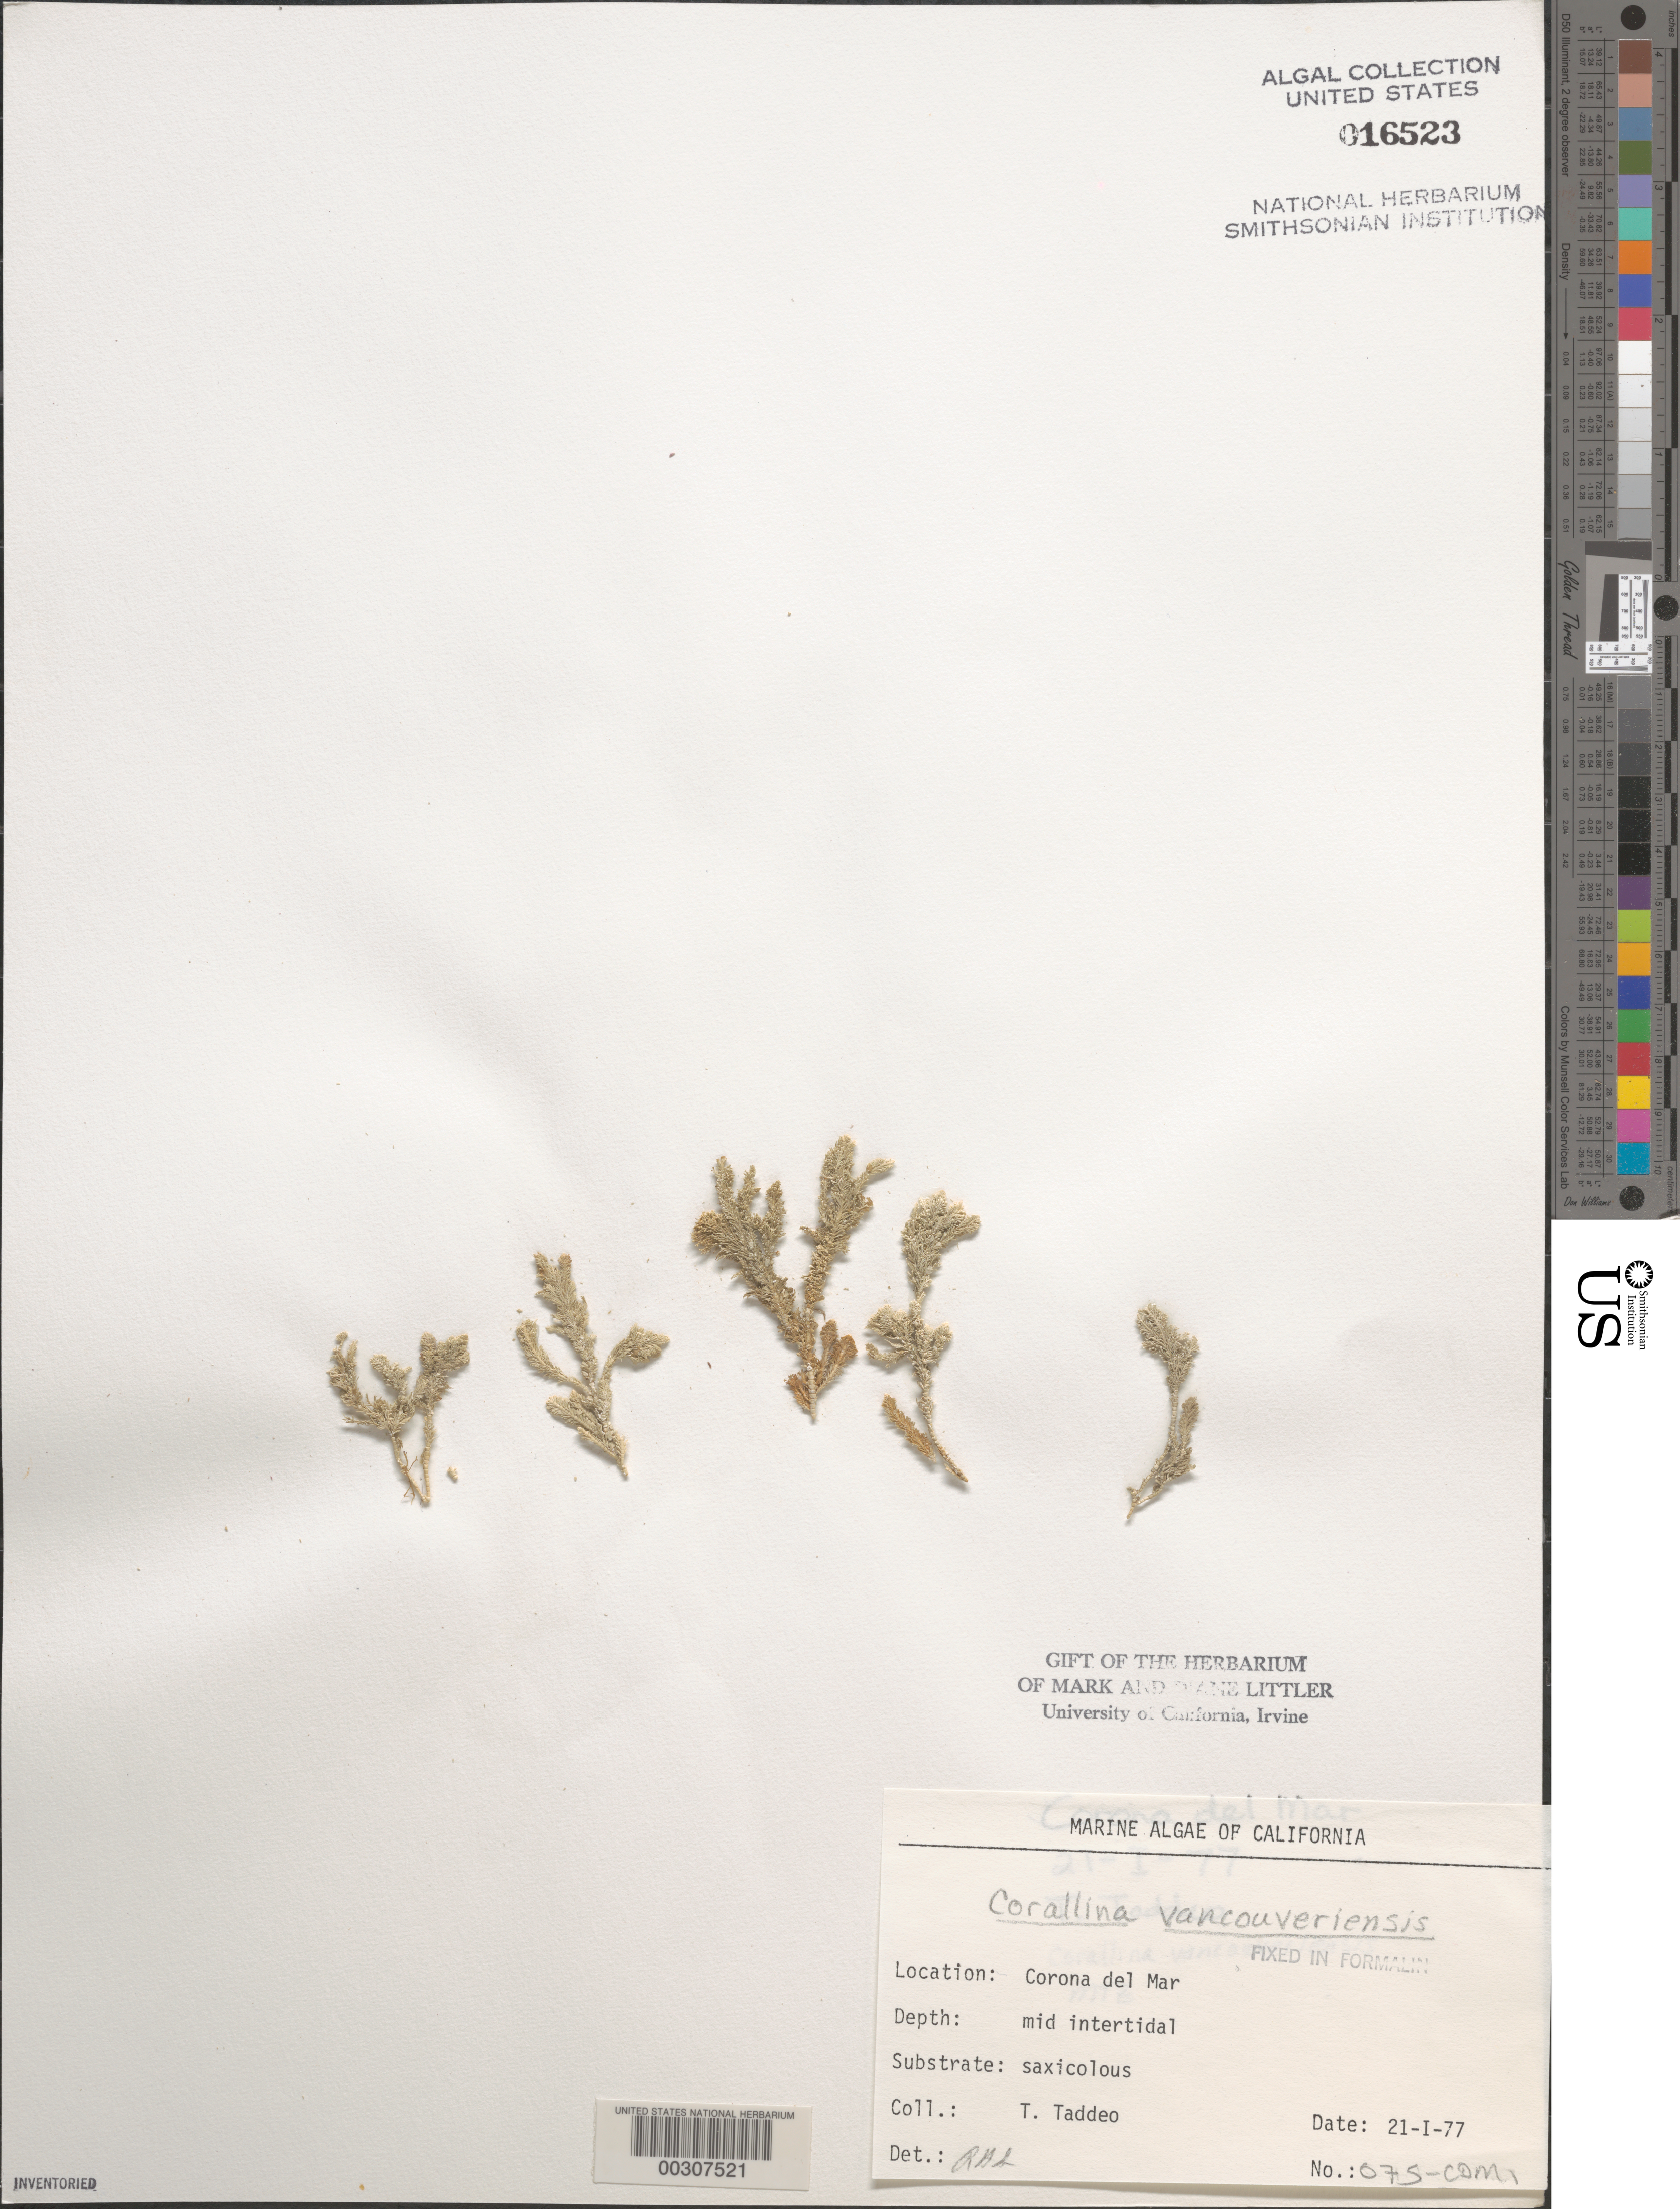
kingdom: Plantae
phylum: Rhodophyta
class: Florideophyceae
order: Corallinales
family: Corallinaceae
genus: Corallina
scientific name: Corallina vancouveriensis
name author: Yendo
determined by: Sims, Robert H.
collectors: A. Taddeo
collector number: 075-CDM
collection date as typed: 21 Jan 1977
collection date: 1977-01-21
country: United States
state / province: California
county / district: Orange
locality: Corona del Mar, mouth of Morning Canyon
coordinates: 33 35'14"N, 117 51'54"W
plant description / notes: BLM-SOCALBIGHT Rocky Intertidal Survey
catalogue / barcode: US 16523